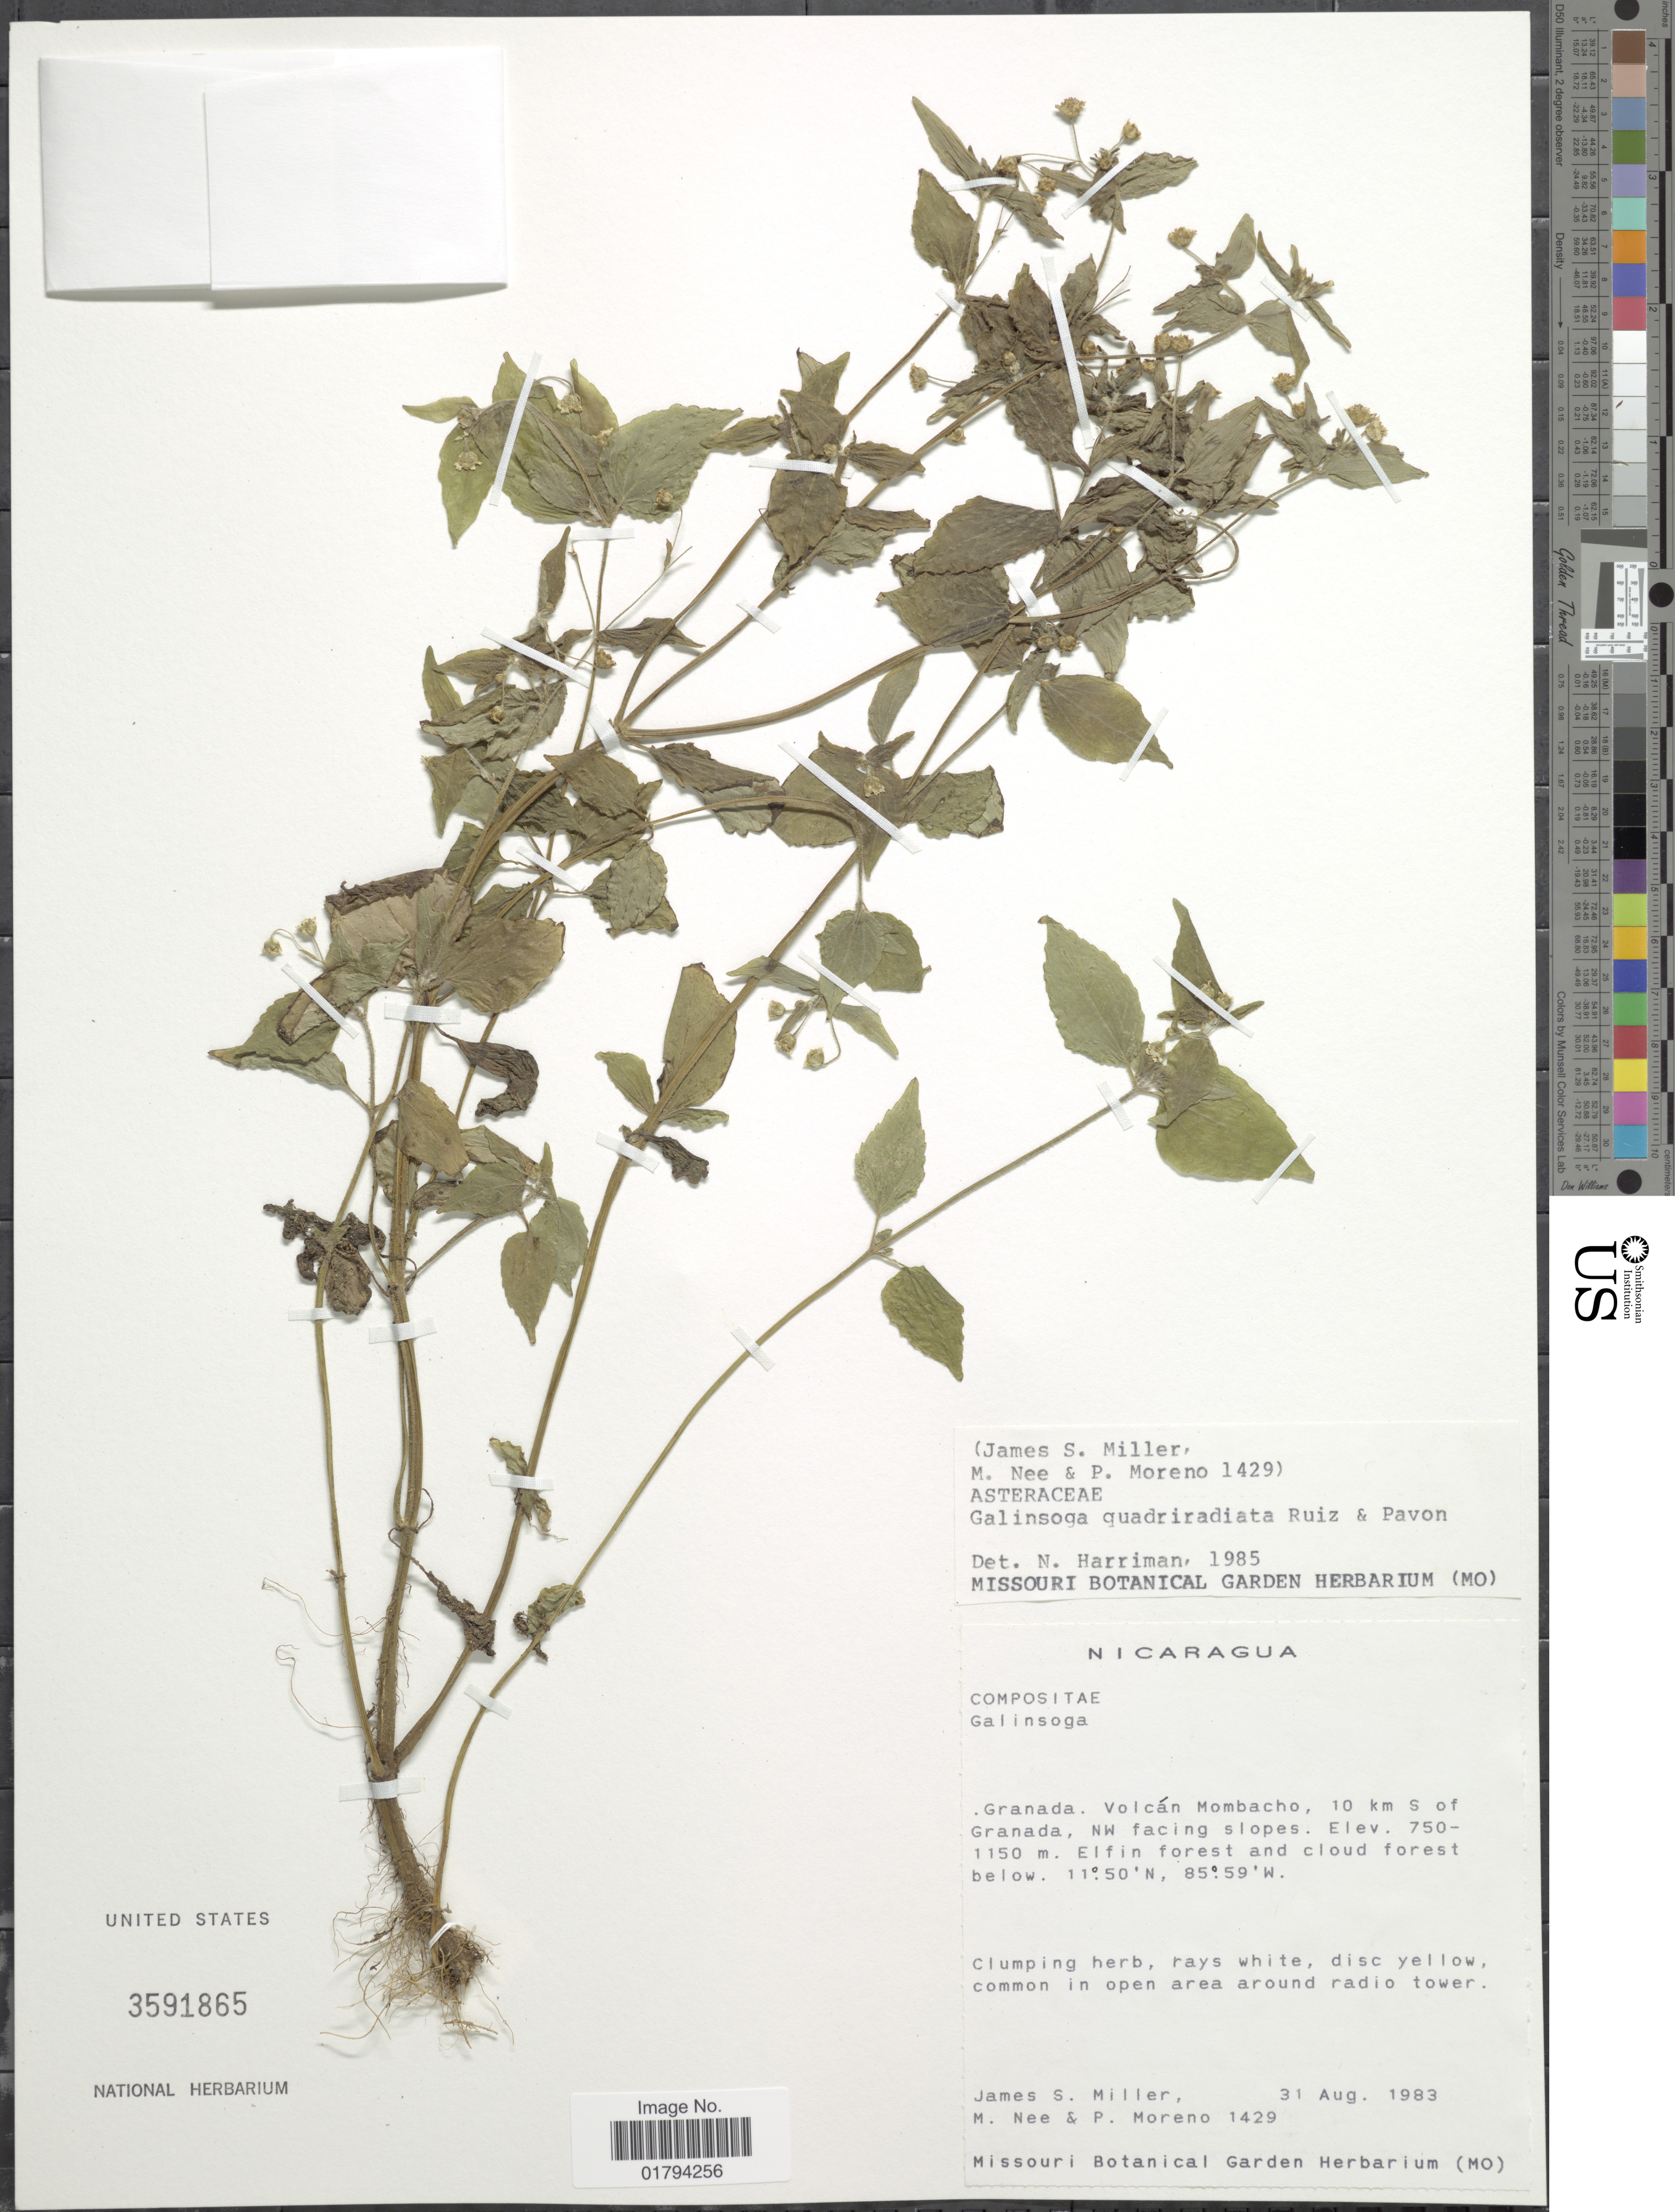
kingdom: Plantae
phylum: Tracheophyta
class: Magnoliopsida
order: Asterales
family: Asteraceae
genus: Galinsoga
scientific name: Galinsoga quadriradiata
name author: Ruiz & Pav.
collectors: J. S. Miller, M. Nee & P. Moreno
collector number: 1429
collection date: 1983-08-31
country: Nicaragua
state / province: Granada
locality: Volcan Mombacho, 10 km S of Granada, NW facing slopes.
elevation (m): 750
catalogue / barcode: US 3591865